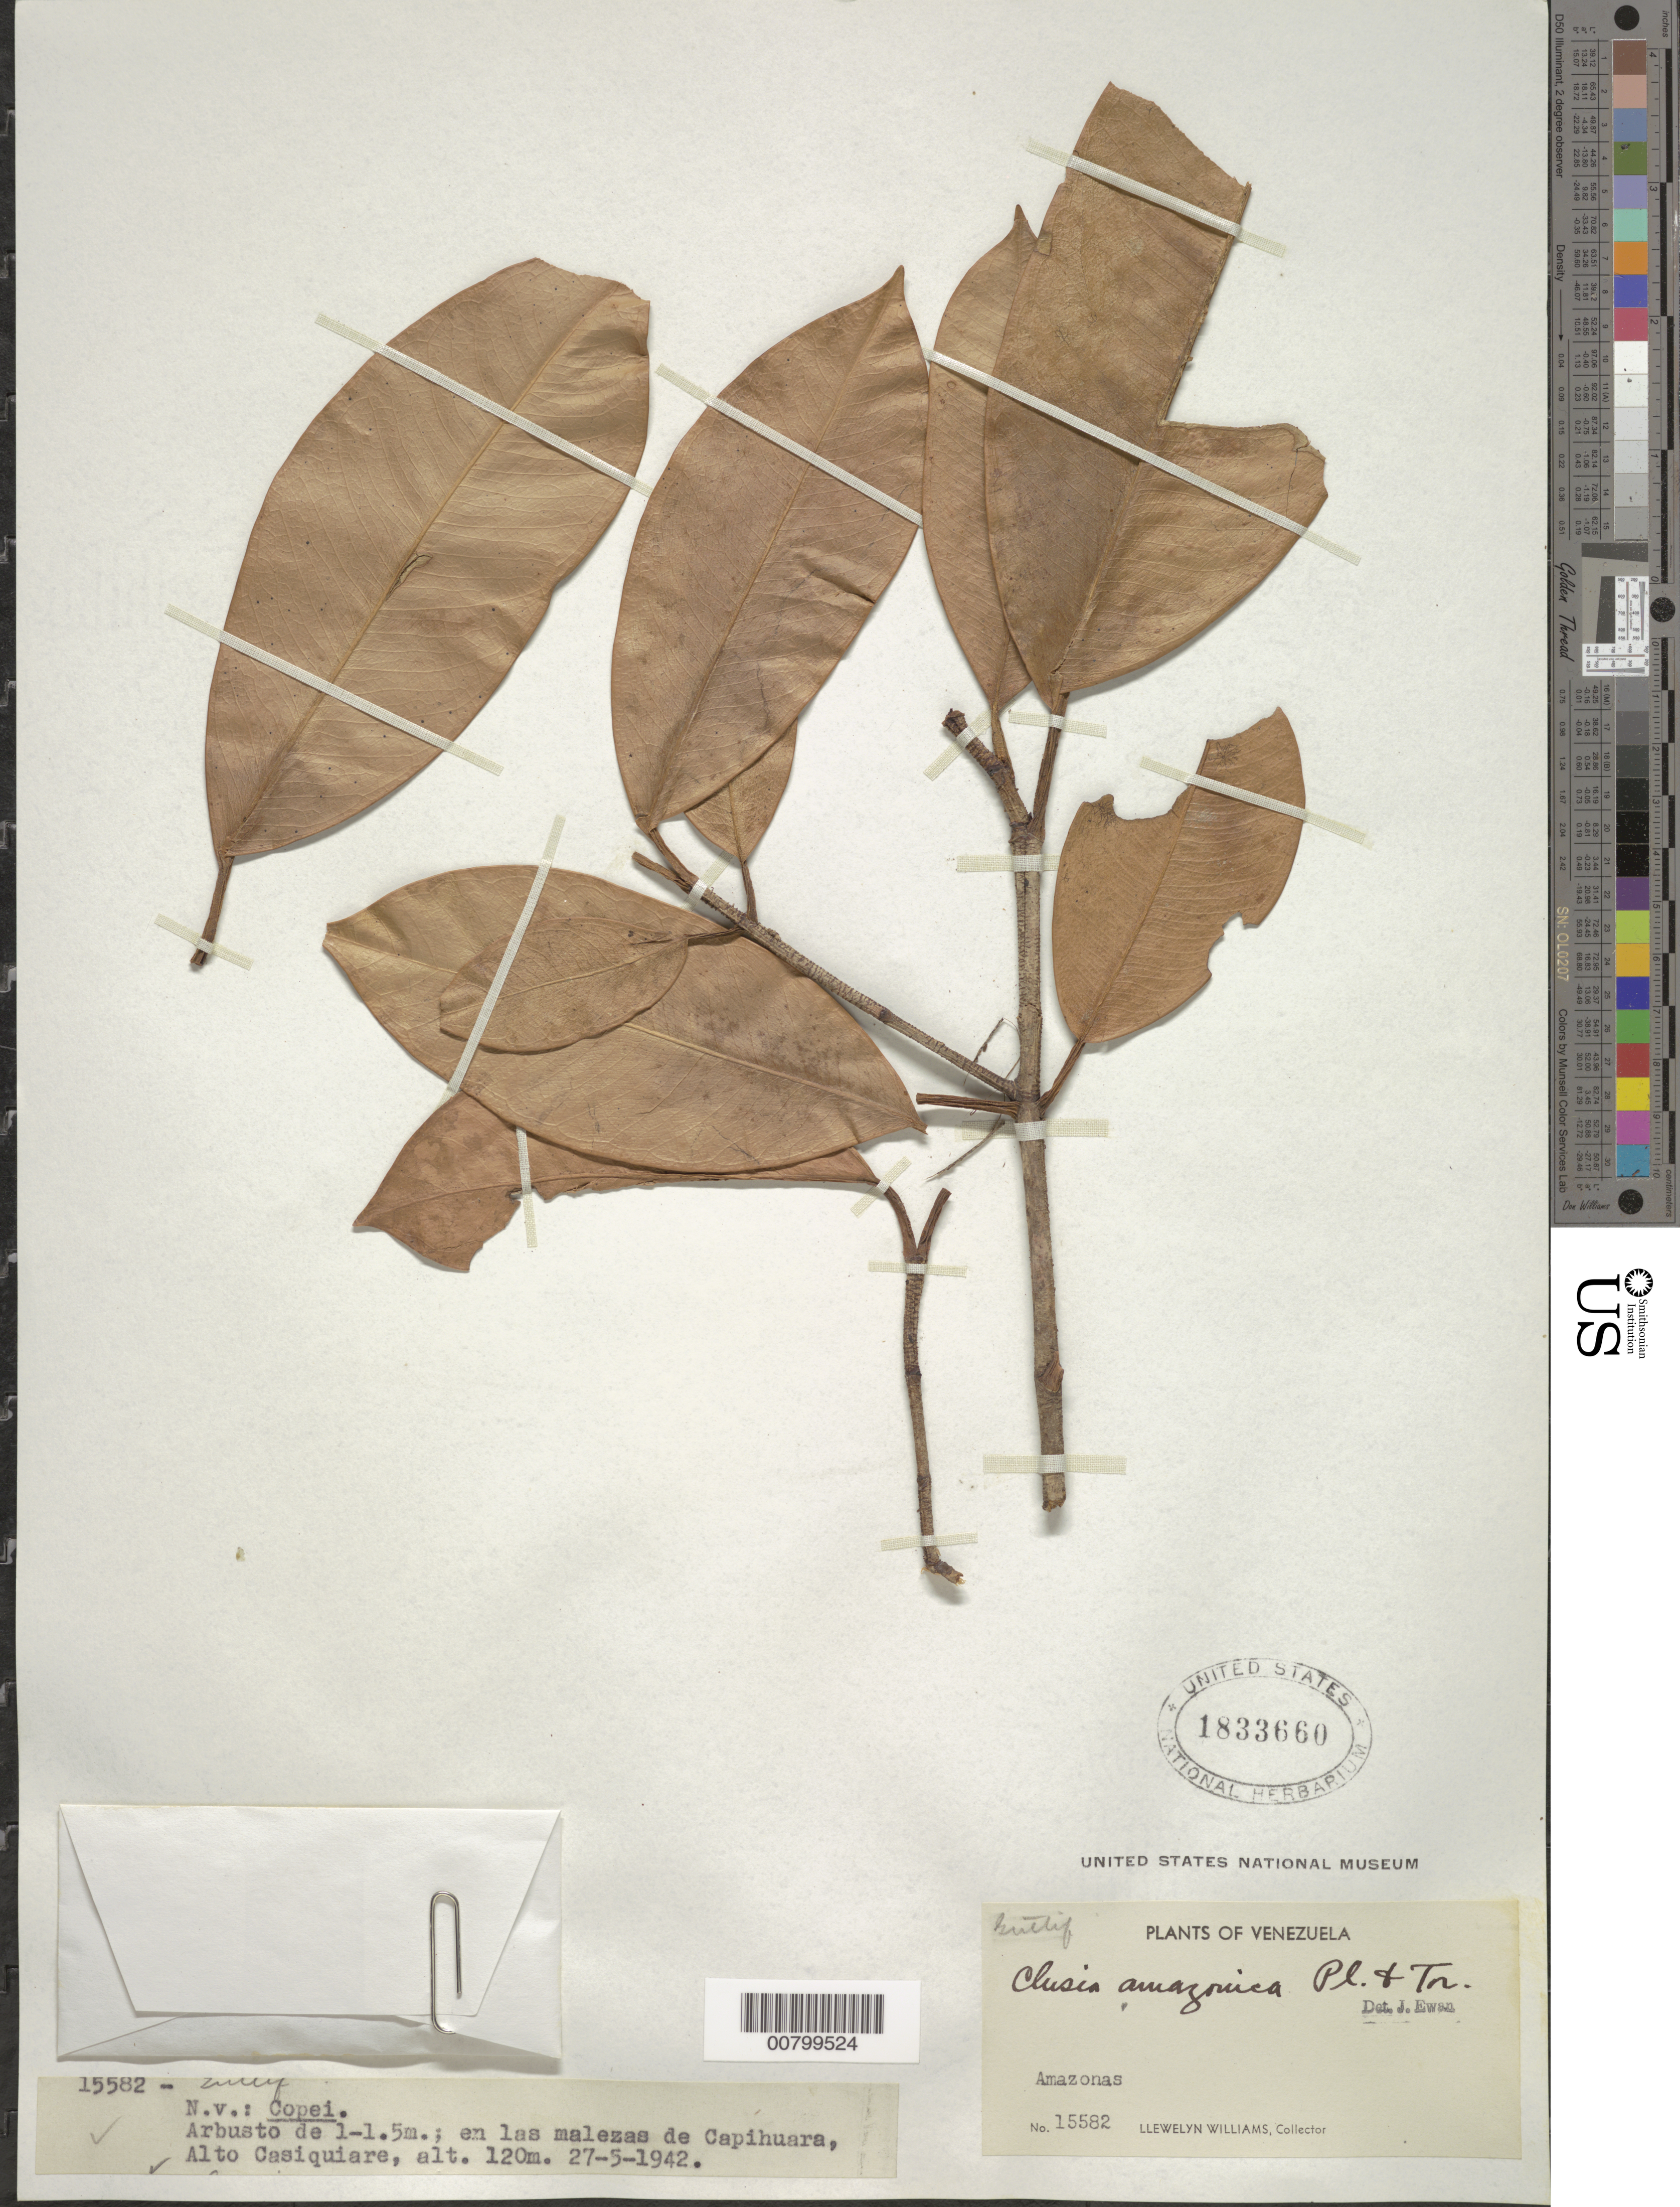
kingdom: Plantae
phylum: Tracheophyta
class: Magnoliopsida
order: Malpighiales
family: Clusiaceae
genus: Clusia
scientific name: Clusia amazonica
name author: Planch. & Triana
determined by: Ewan, J. A.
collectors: Ll. Williams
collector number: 15582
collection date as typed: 27-May-42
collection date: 1942-05-27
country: Venezuela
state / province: Amazonas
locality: Capihuara, Alto Casiquiare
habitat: Mazelas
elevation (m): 120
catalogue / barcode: US 1833660